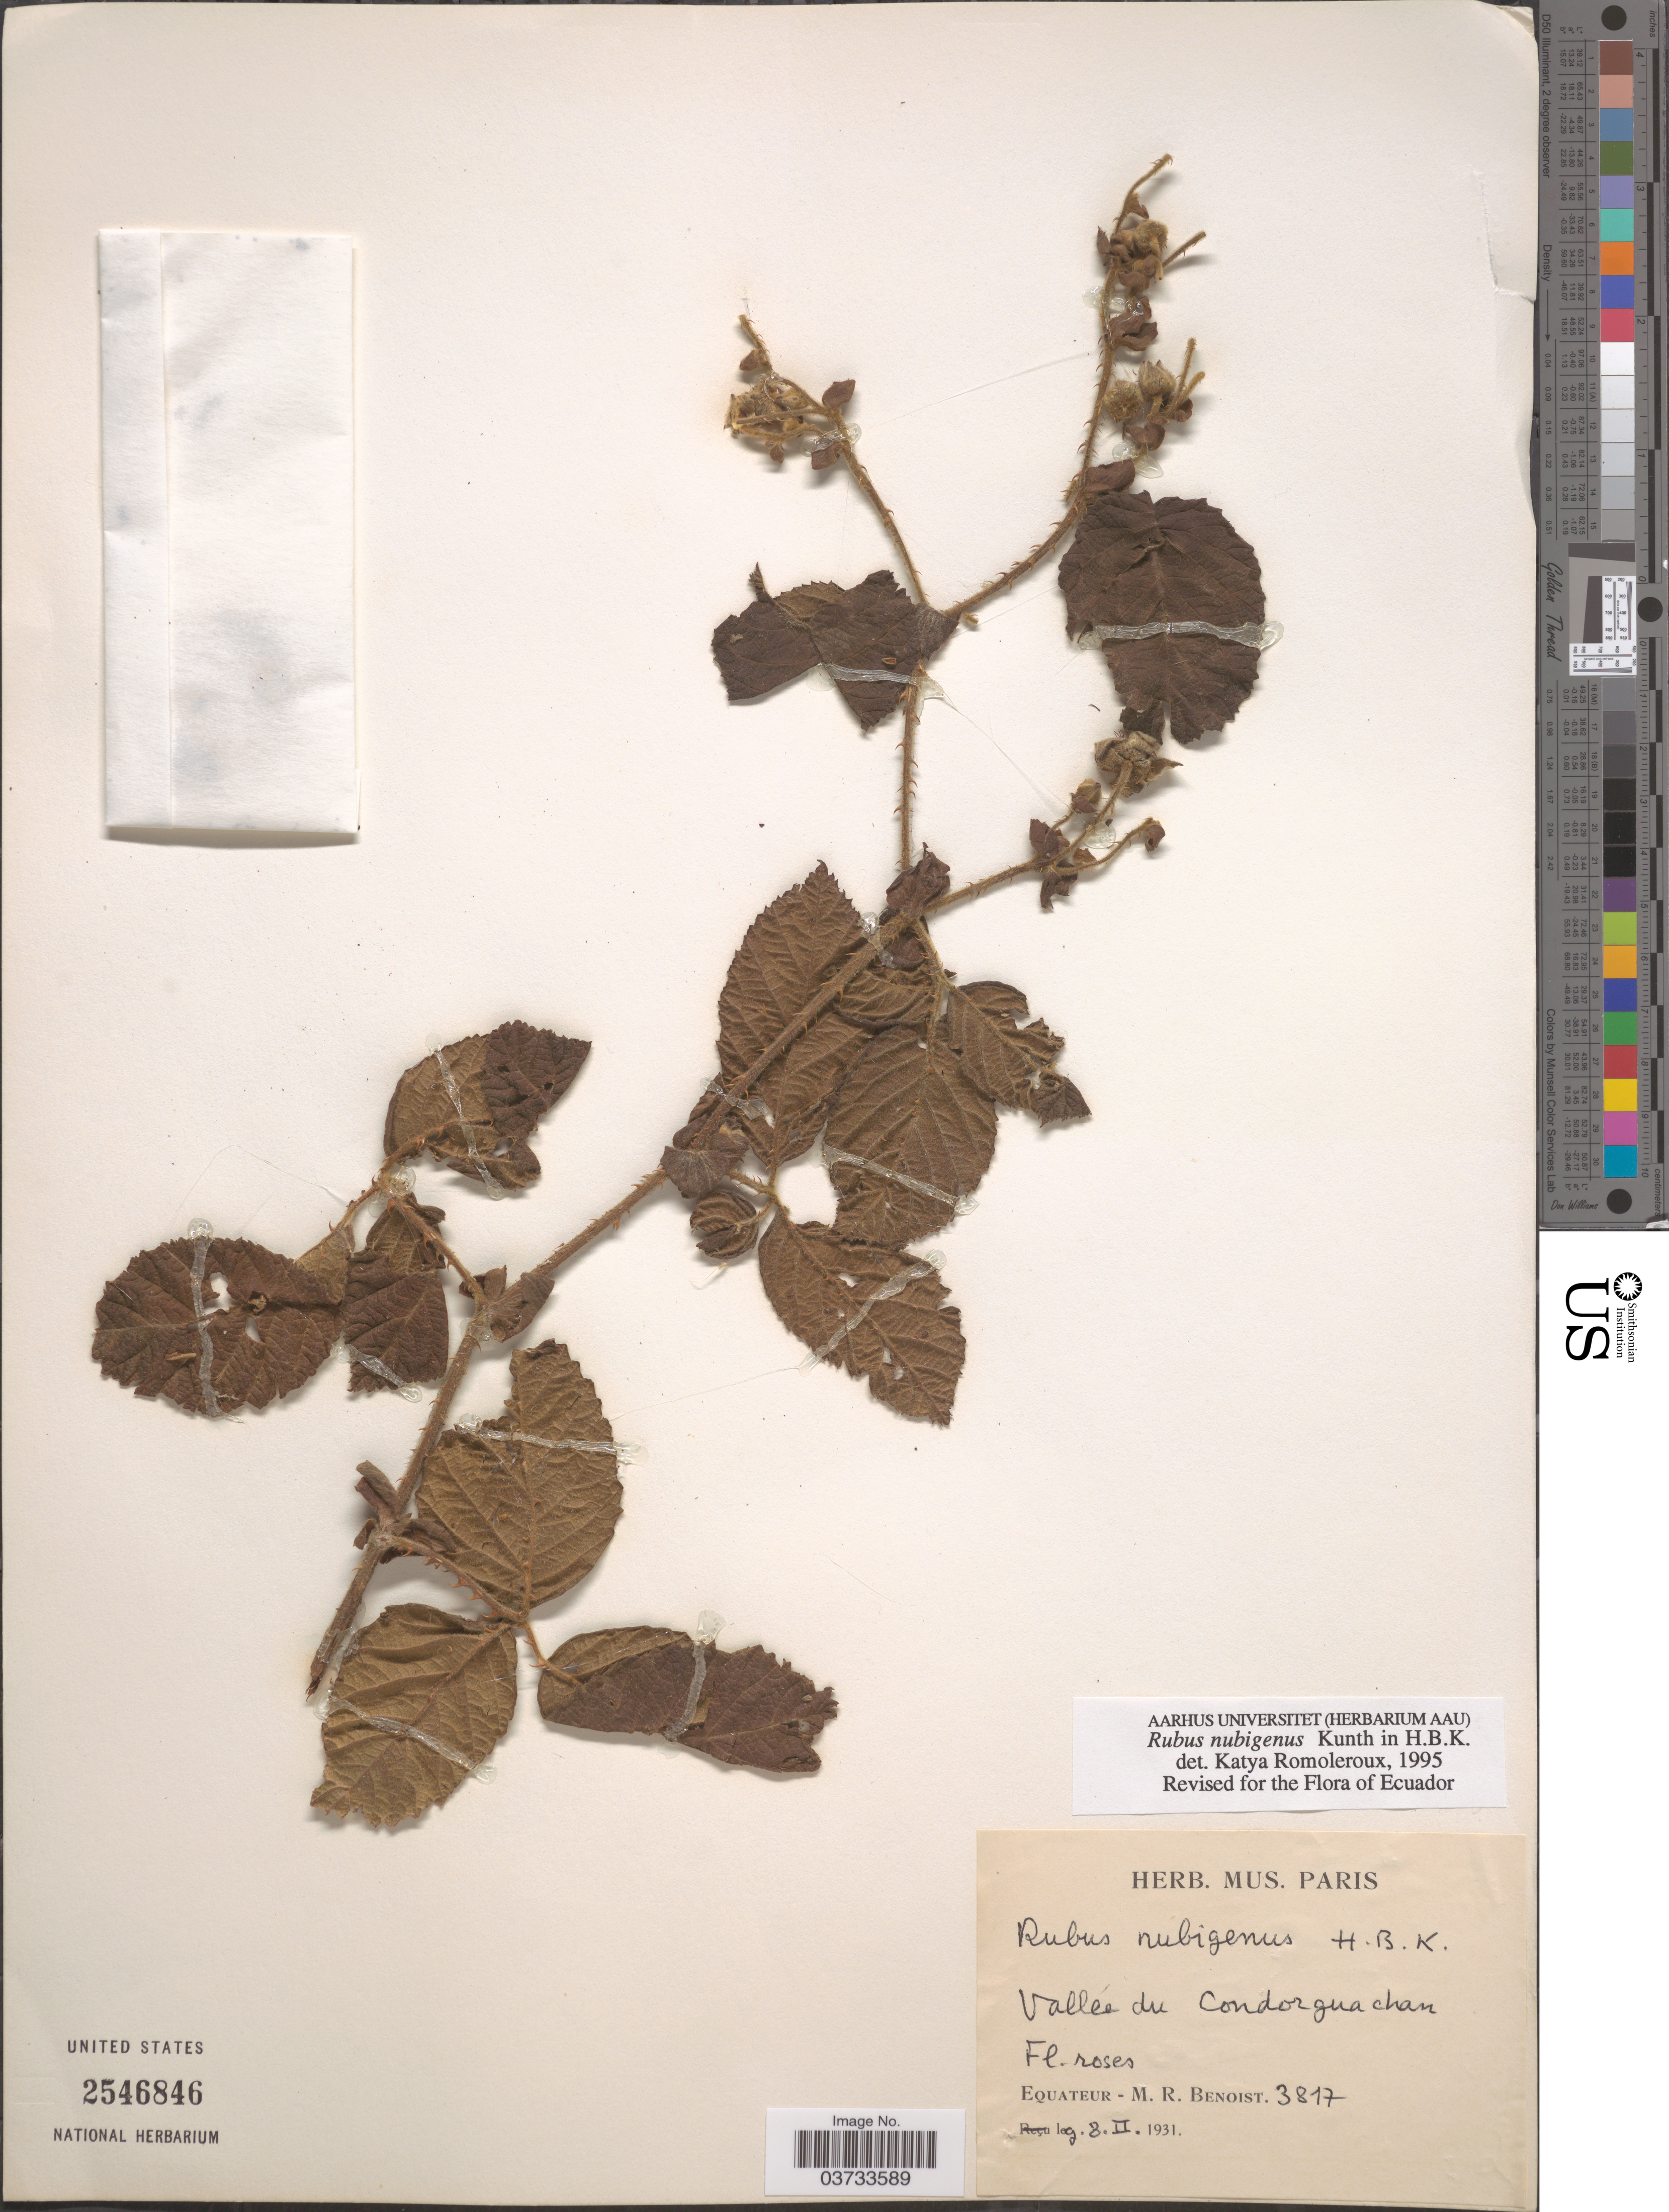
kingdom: Plantae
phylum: Tracheophyta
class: Magnoliopsida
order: Rosales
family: Rosaceae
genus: Rubus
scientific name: Rubus nubigenus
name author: Kunth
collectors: M. Benoist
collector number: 3817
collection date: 1931-02-08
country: Ecuador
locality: Vallée du Condorgua chan.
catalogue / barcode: US 2546846